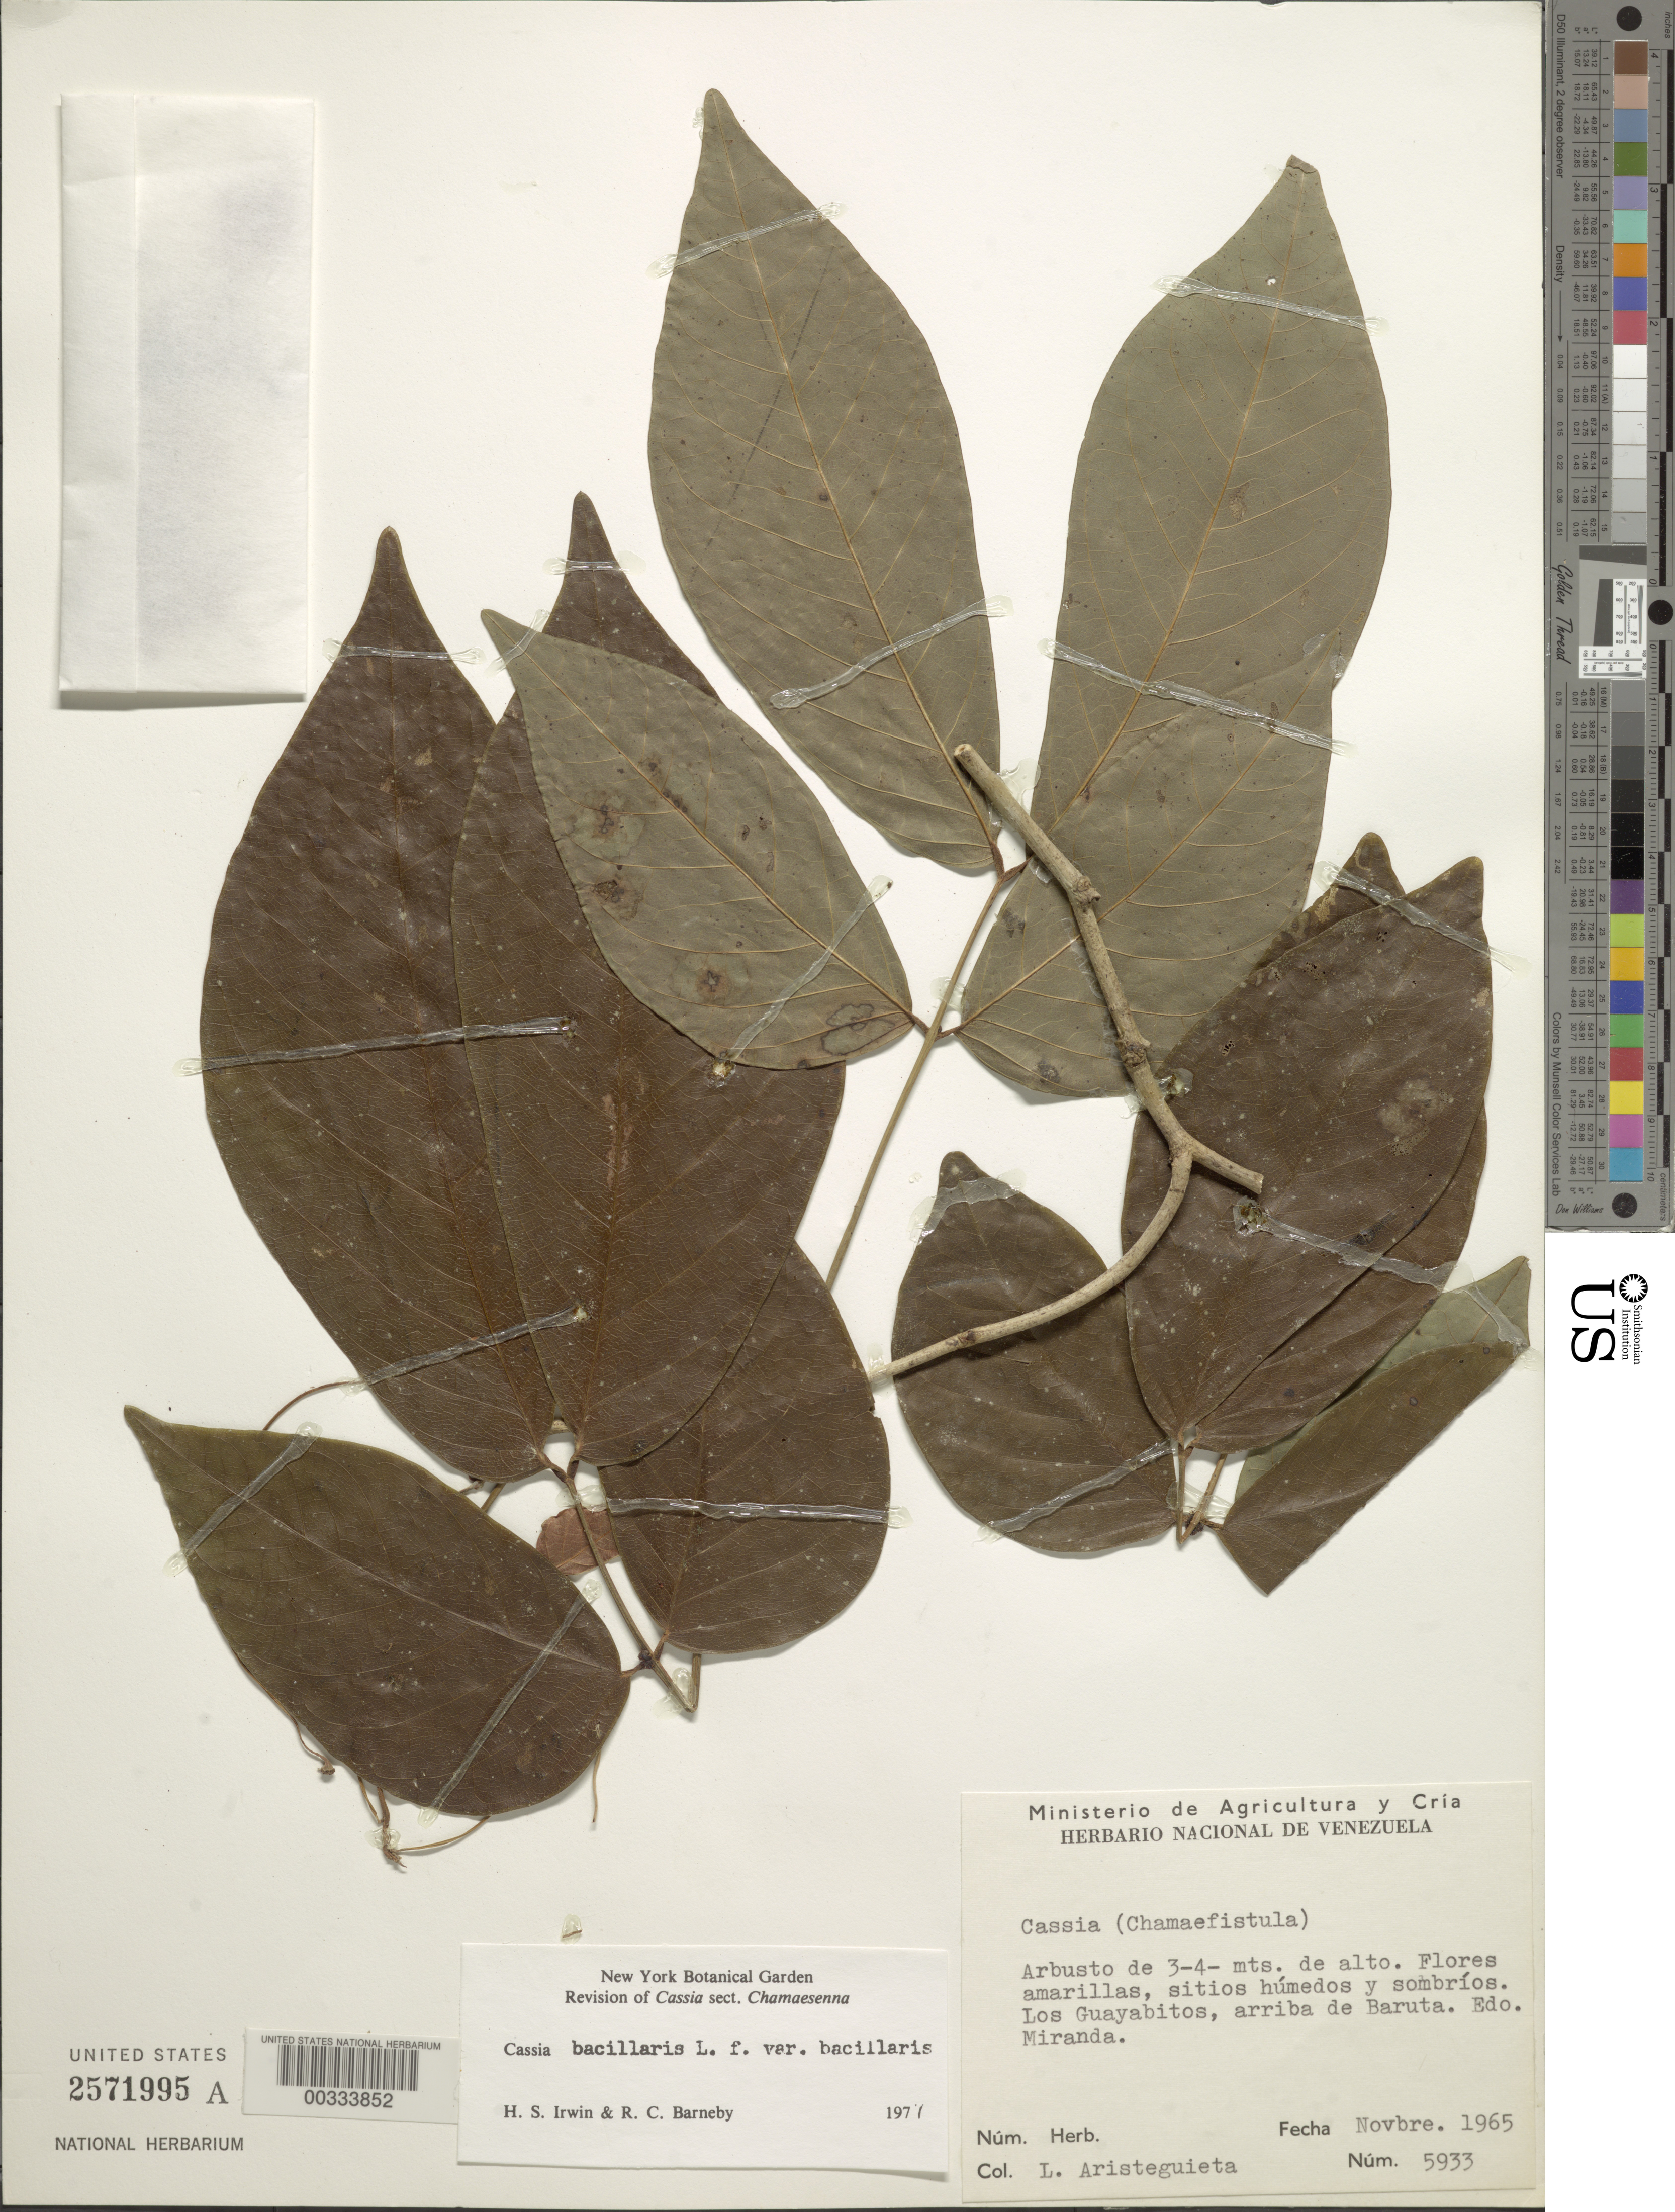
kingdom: Plantae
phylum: Tracheophyta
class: Magnoliopsida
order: Fabales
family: Fabaceae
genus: Senna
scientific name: Senna bacillaris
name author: (L. f.) H.S. Irwin & Barneby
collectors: L. Aristeguieta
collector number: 5933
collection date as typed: Nov 1965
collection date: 1965-11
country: Venezuela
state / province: Miranda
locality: Los guayabitos, above baruta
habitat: Humid and gloomy site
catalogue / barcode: US 2571995A